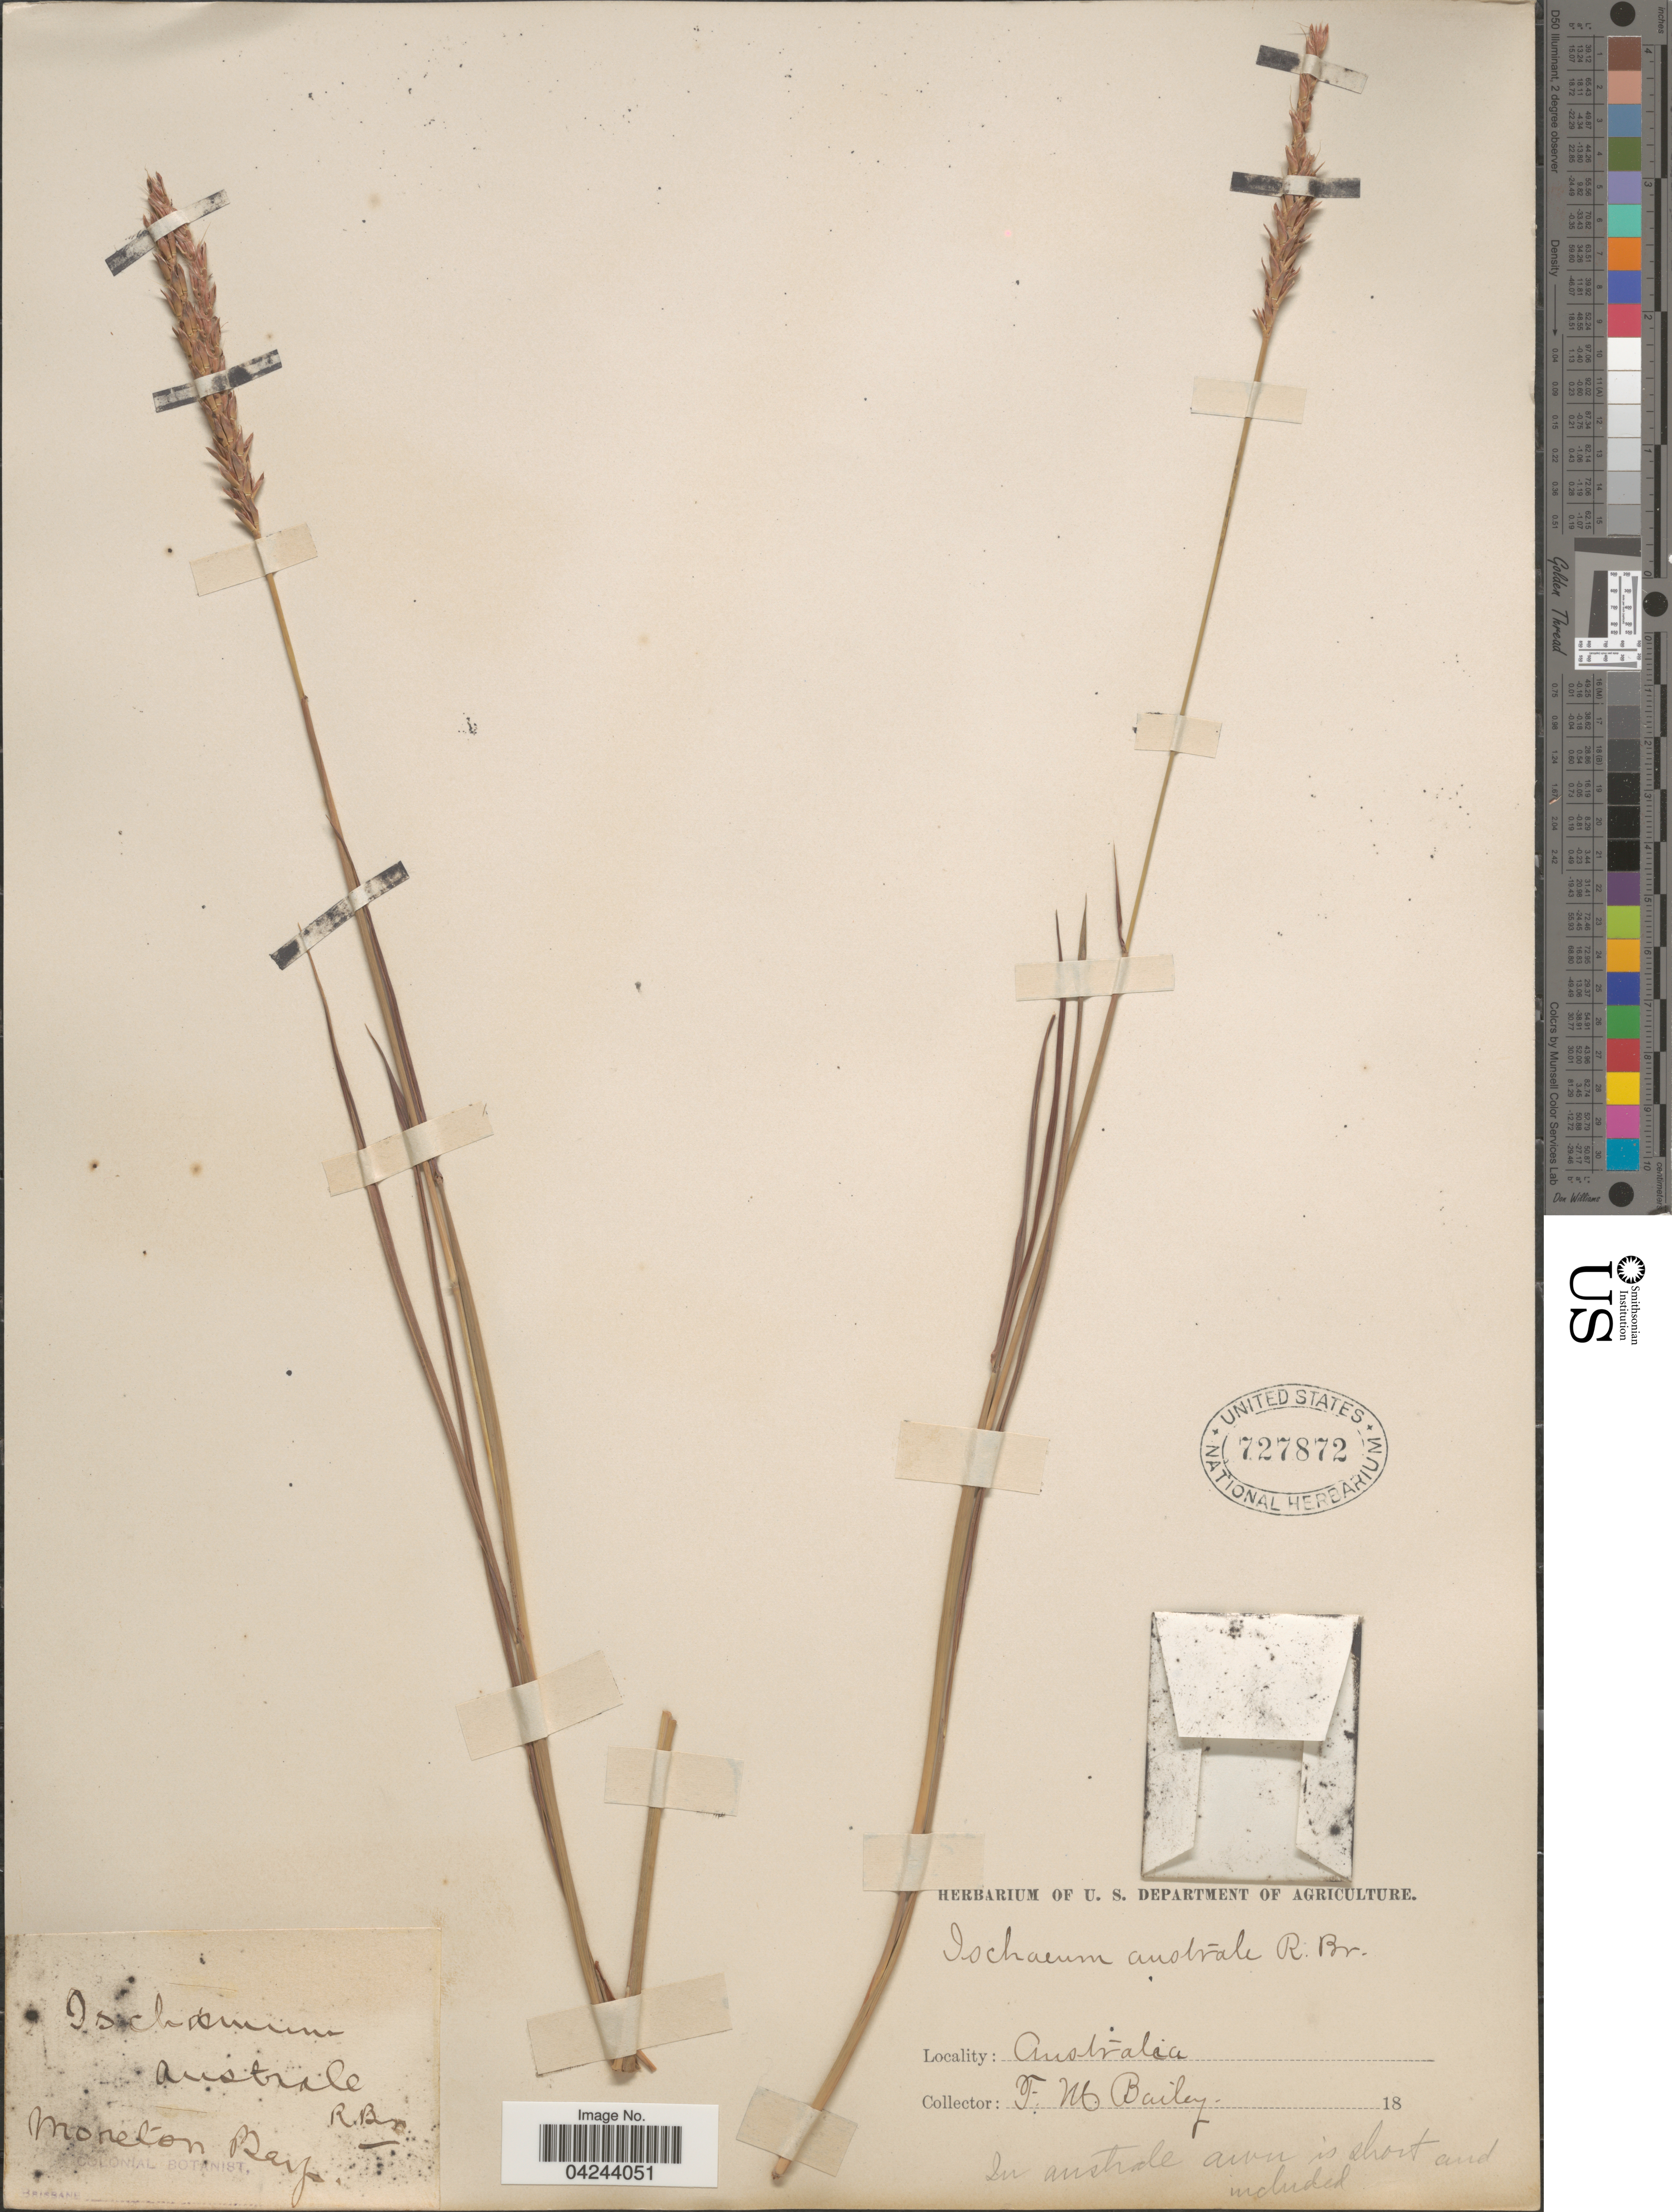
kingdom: Plantae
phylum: Tracheophyta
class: Liliopsida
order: Poales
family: Poaceae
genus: Ischaemum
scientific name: Ischaemum australe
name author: R. Br.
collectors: F. M. Bailey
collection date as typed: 18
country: Australia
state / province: Queensland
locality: Moreton Bay.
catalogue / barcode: US 727872